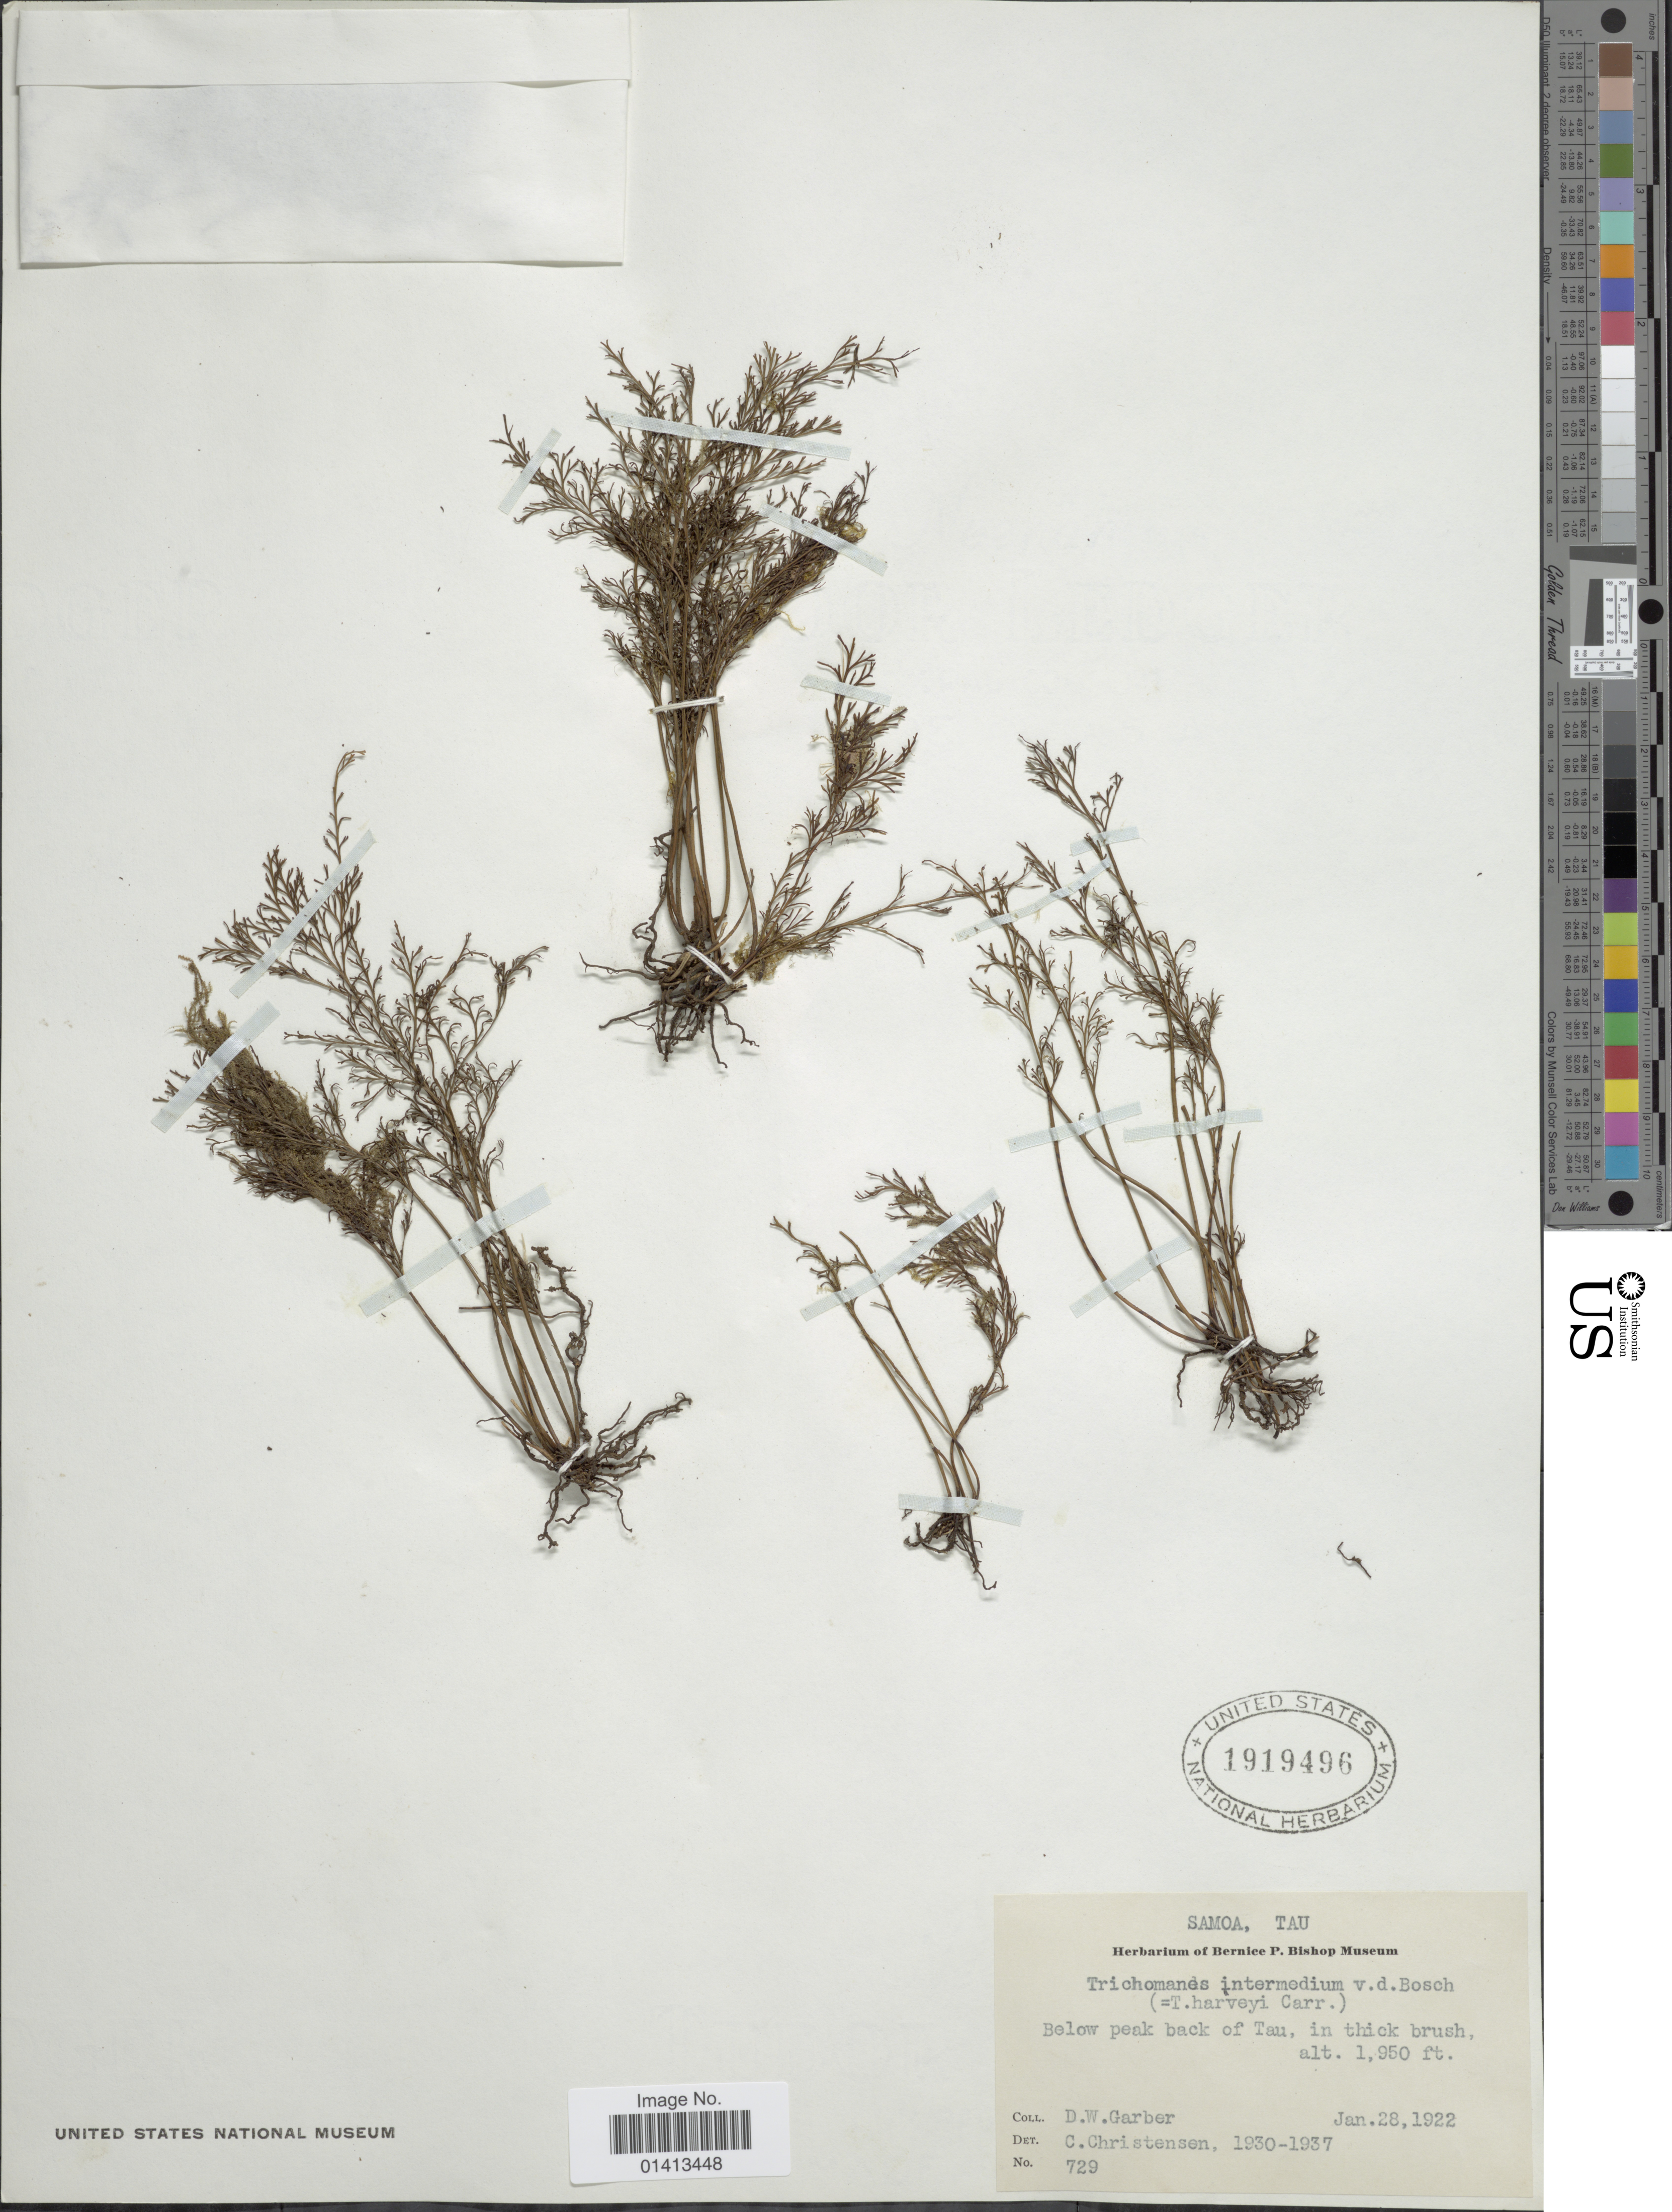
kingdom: Plantae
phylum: Tracheophyta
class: Polypodiopsida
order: Hymenophyllales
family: Hymenophyllaceae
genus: Crepidomanes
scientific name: Crepidomanes intermedium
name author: (Bosch) Ebihara & K. Iwats.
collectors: D. W. Garber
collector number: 729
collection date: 1922-01-28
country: American Samoa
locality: Samoa, Tau, below peak back of Tau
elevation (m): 594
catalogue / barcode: US 1919496